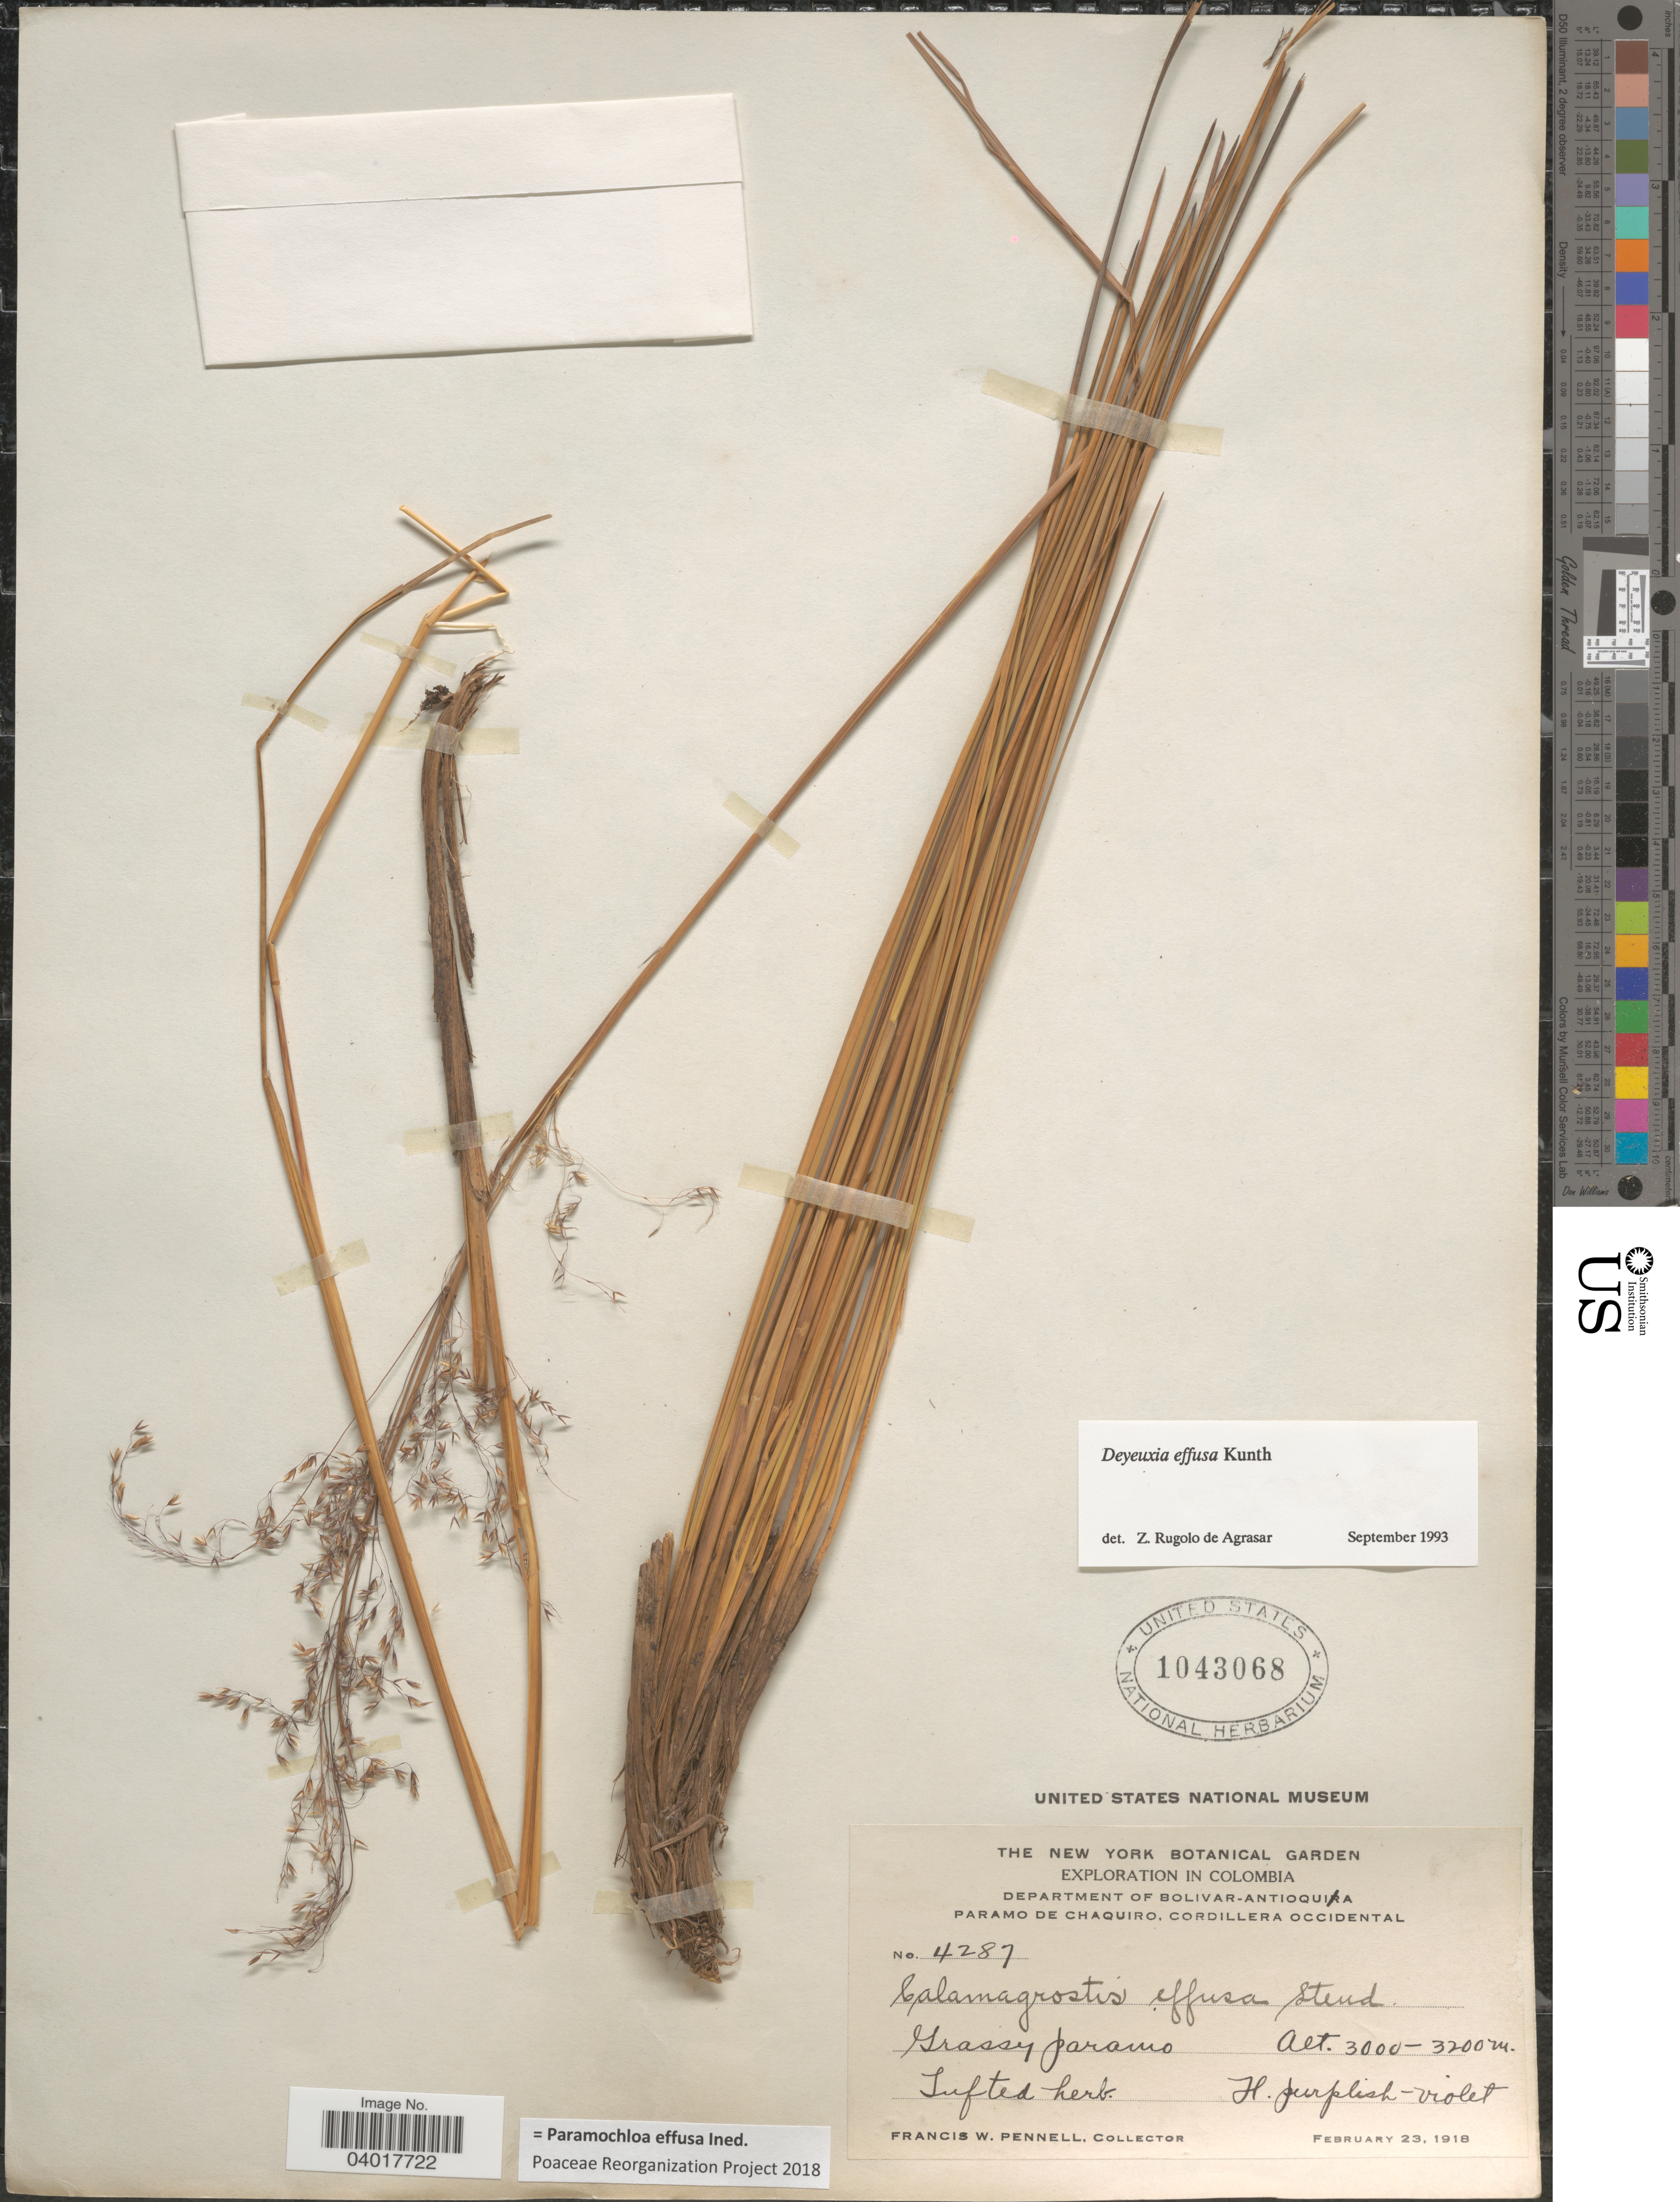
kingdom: Plantae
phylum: Tracheophyta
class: Liliopsida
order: Poales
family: Poaceae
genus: Paramochloa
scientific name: Paramochloa effusa ined.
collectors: F. W. Pennell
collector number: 4287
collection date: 1918-02-23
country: Colombia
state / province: Bolívar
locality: Department of Bolivar. Paramo de Chaquiro, Cordillera Occidental.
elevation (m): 3000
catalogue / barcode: US 1043068